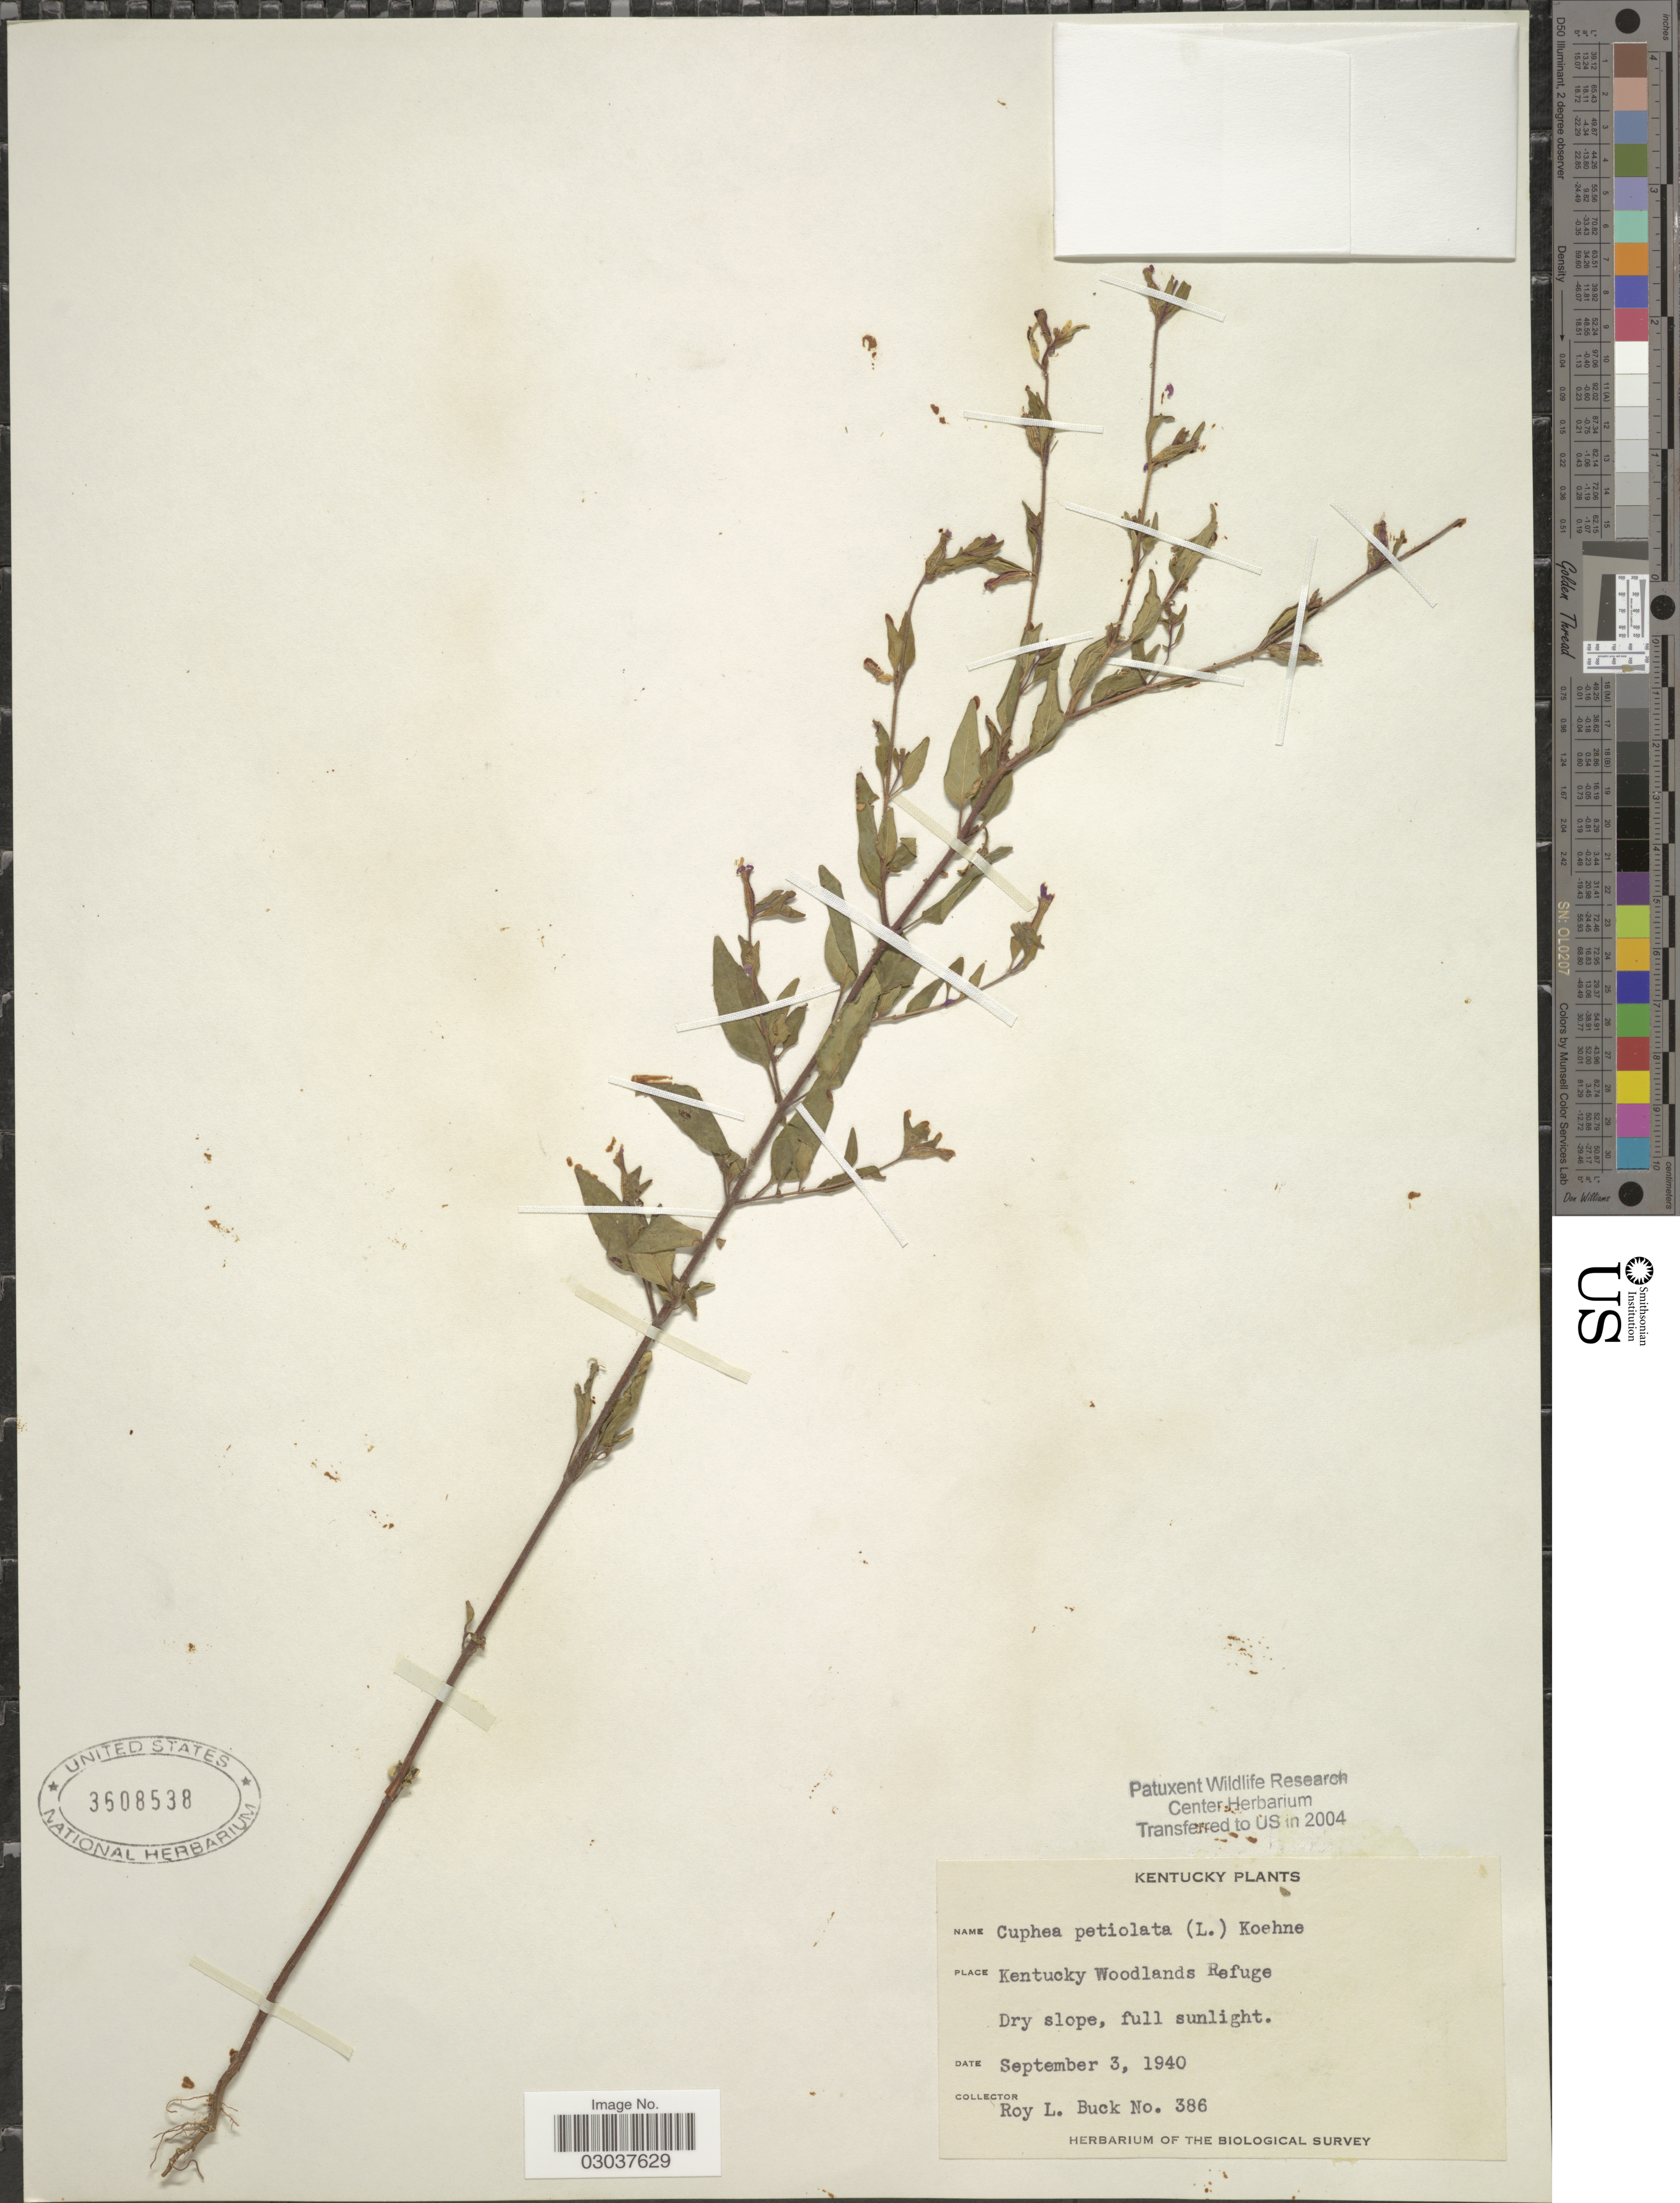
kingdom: Plantae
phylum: Tracheophyta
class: Magnoliopsida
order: Myrtales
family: Lythraceae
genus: Cuphea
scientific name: Cuphea petiolata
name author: Pohl ex Koehne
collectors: R. Buck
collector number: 386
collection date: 1940-09-03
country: United States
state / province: Kentucky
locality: Kentucky Woodlands Refuge.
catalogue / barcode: US 3508538